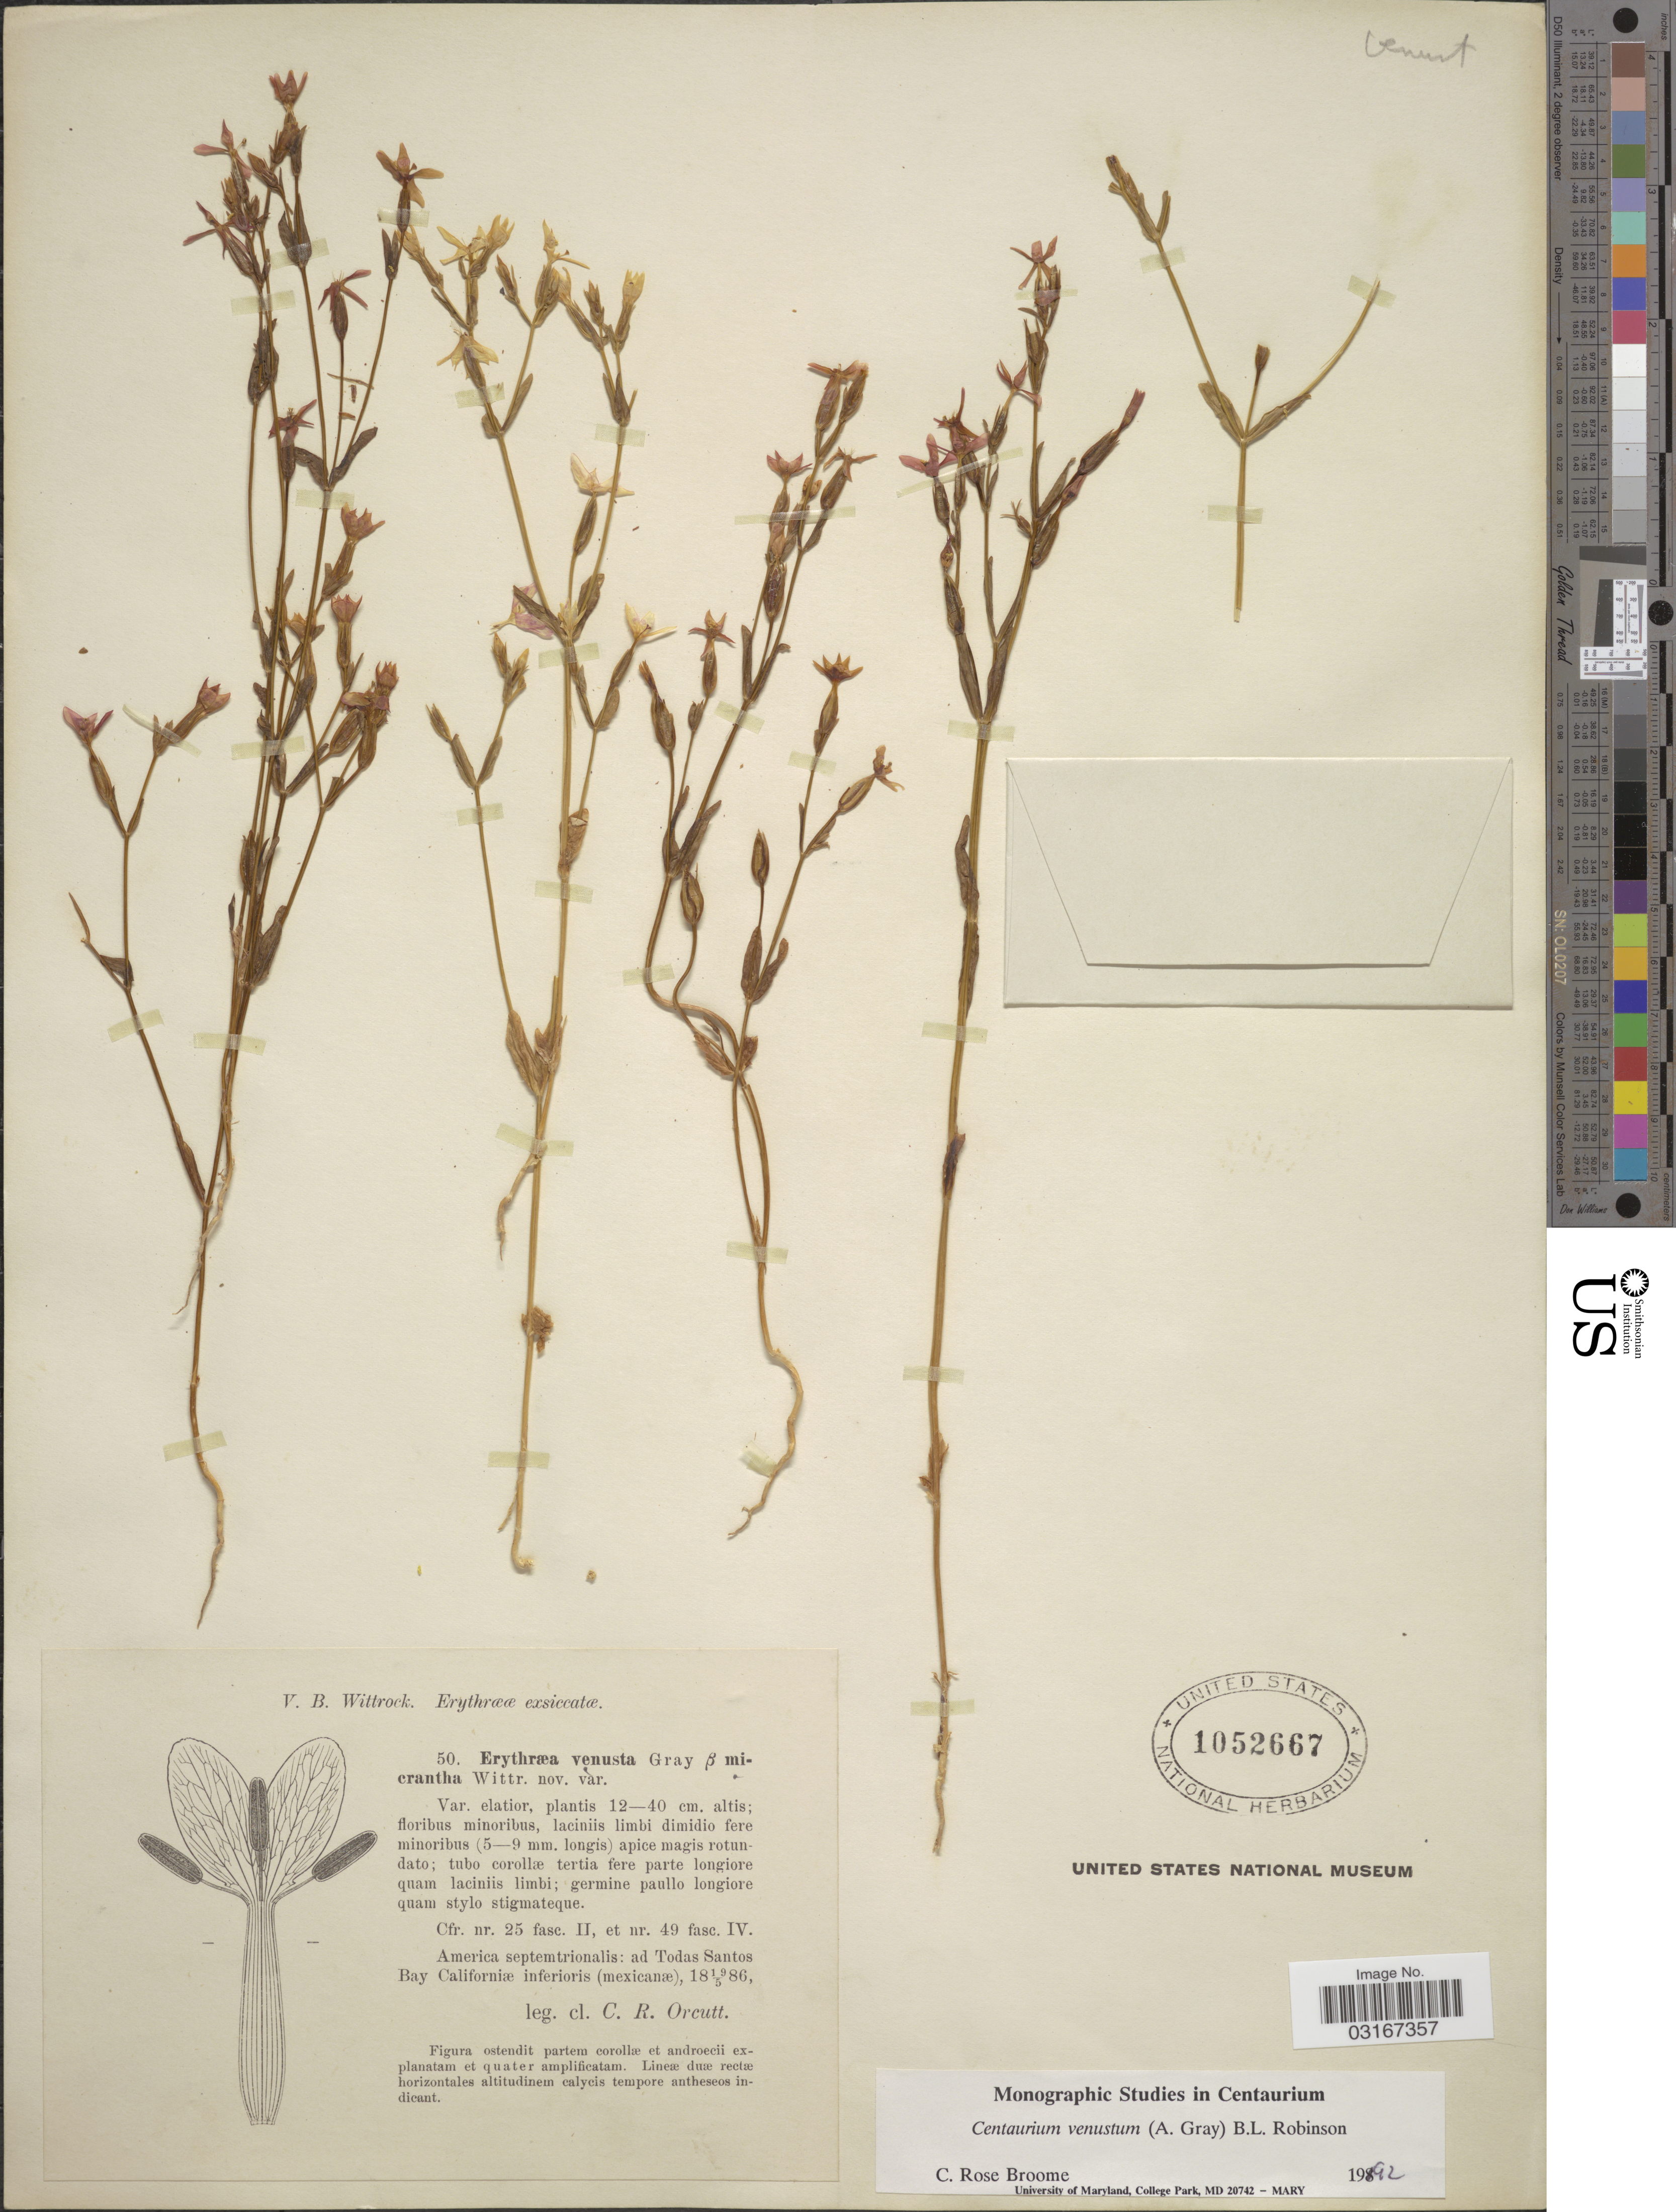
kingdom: Plantae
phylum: Tracheophyta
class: Magnoliopsida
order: Gentianales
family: Gentianaceae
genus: Centaurium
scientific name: Centaurium venustum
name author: (A. Gray) B.L. Rob.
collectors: C. R. Orcutt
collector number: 50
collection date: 1886-05-19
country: Mexico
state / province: Baja California Sur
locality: America septemtrionalis: ad Todos Santos, Bay Californiæ inferioris.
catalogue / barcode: US 1052667